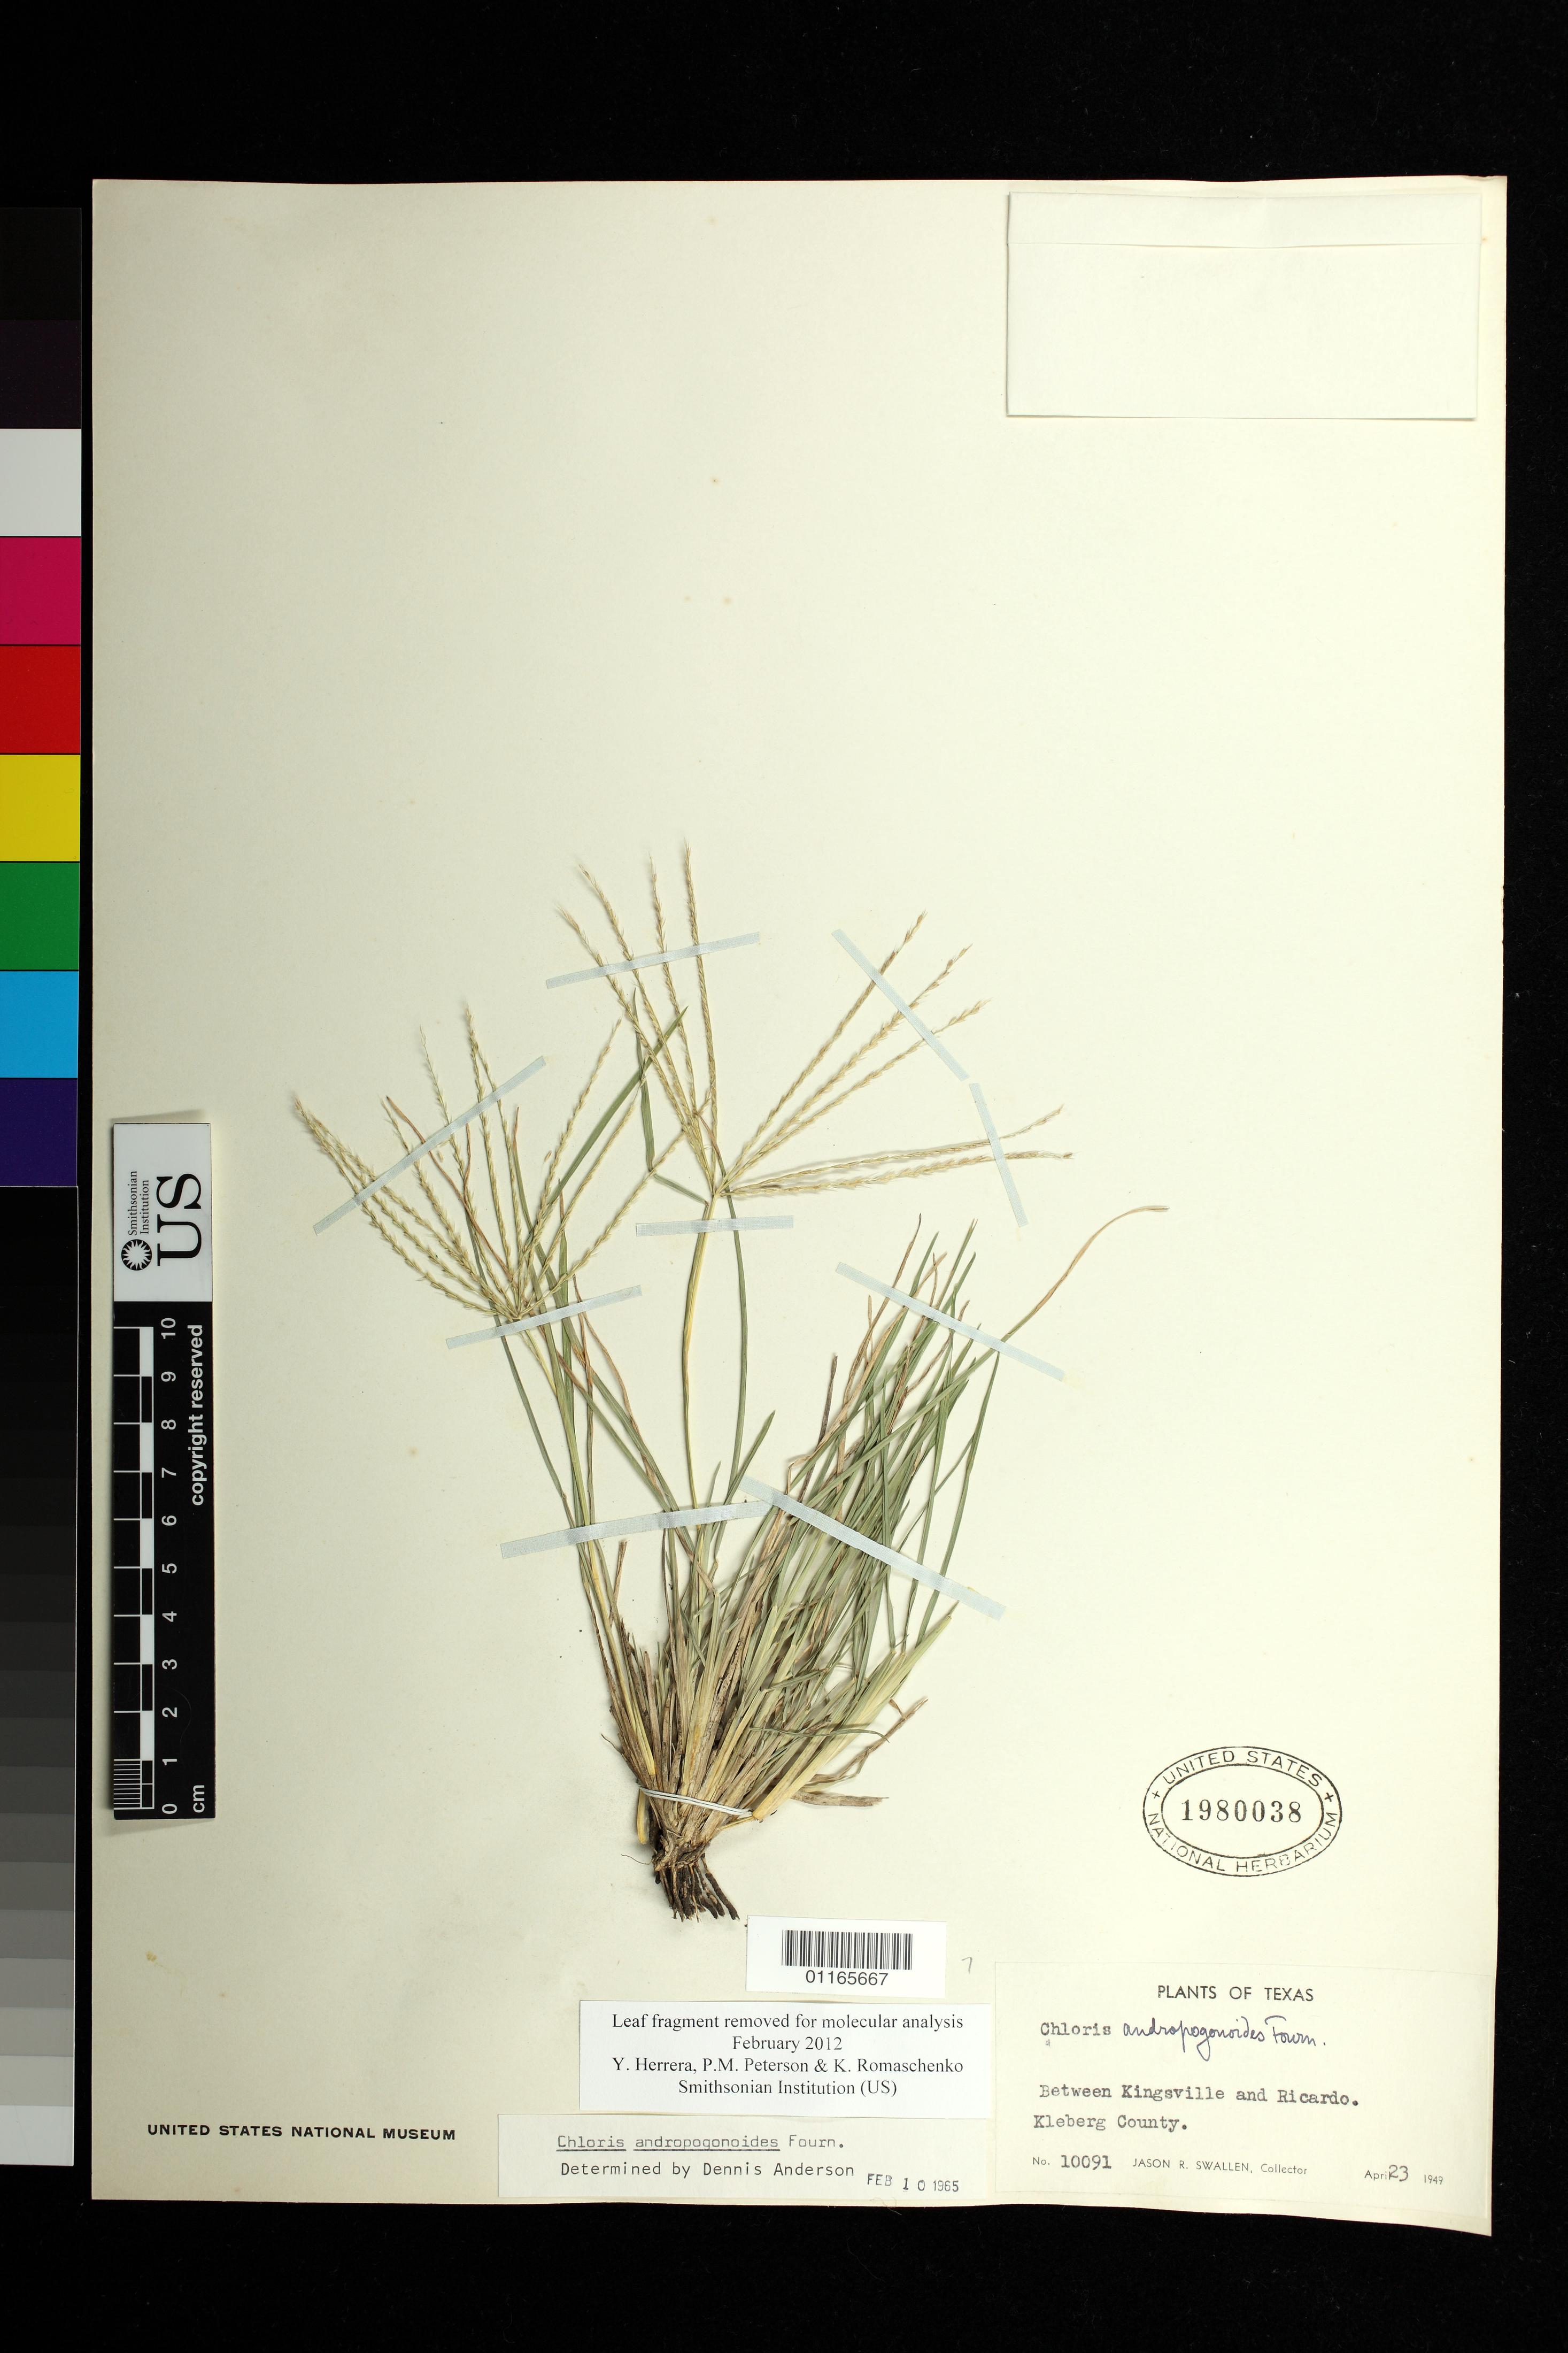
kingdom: Plantae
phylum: Tracheophyta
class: Liliopsida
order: Poales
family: Poaceae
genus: Chloris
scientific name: Chloris andropogonoides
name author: E. Fourn.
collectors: J. R. Swallen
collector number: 10091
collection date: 1949-04-23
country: United States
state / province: Texas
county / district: Kleberg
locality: Between Kingsville and Ricado.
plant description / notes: Leaf fragment removed for molecular analysis February 2012 Y. Herrera, P.M. Peterson & K. Romaschenko Smithsonian Institution (US)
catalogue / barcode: US 1980038